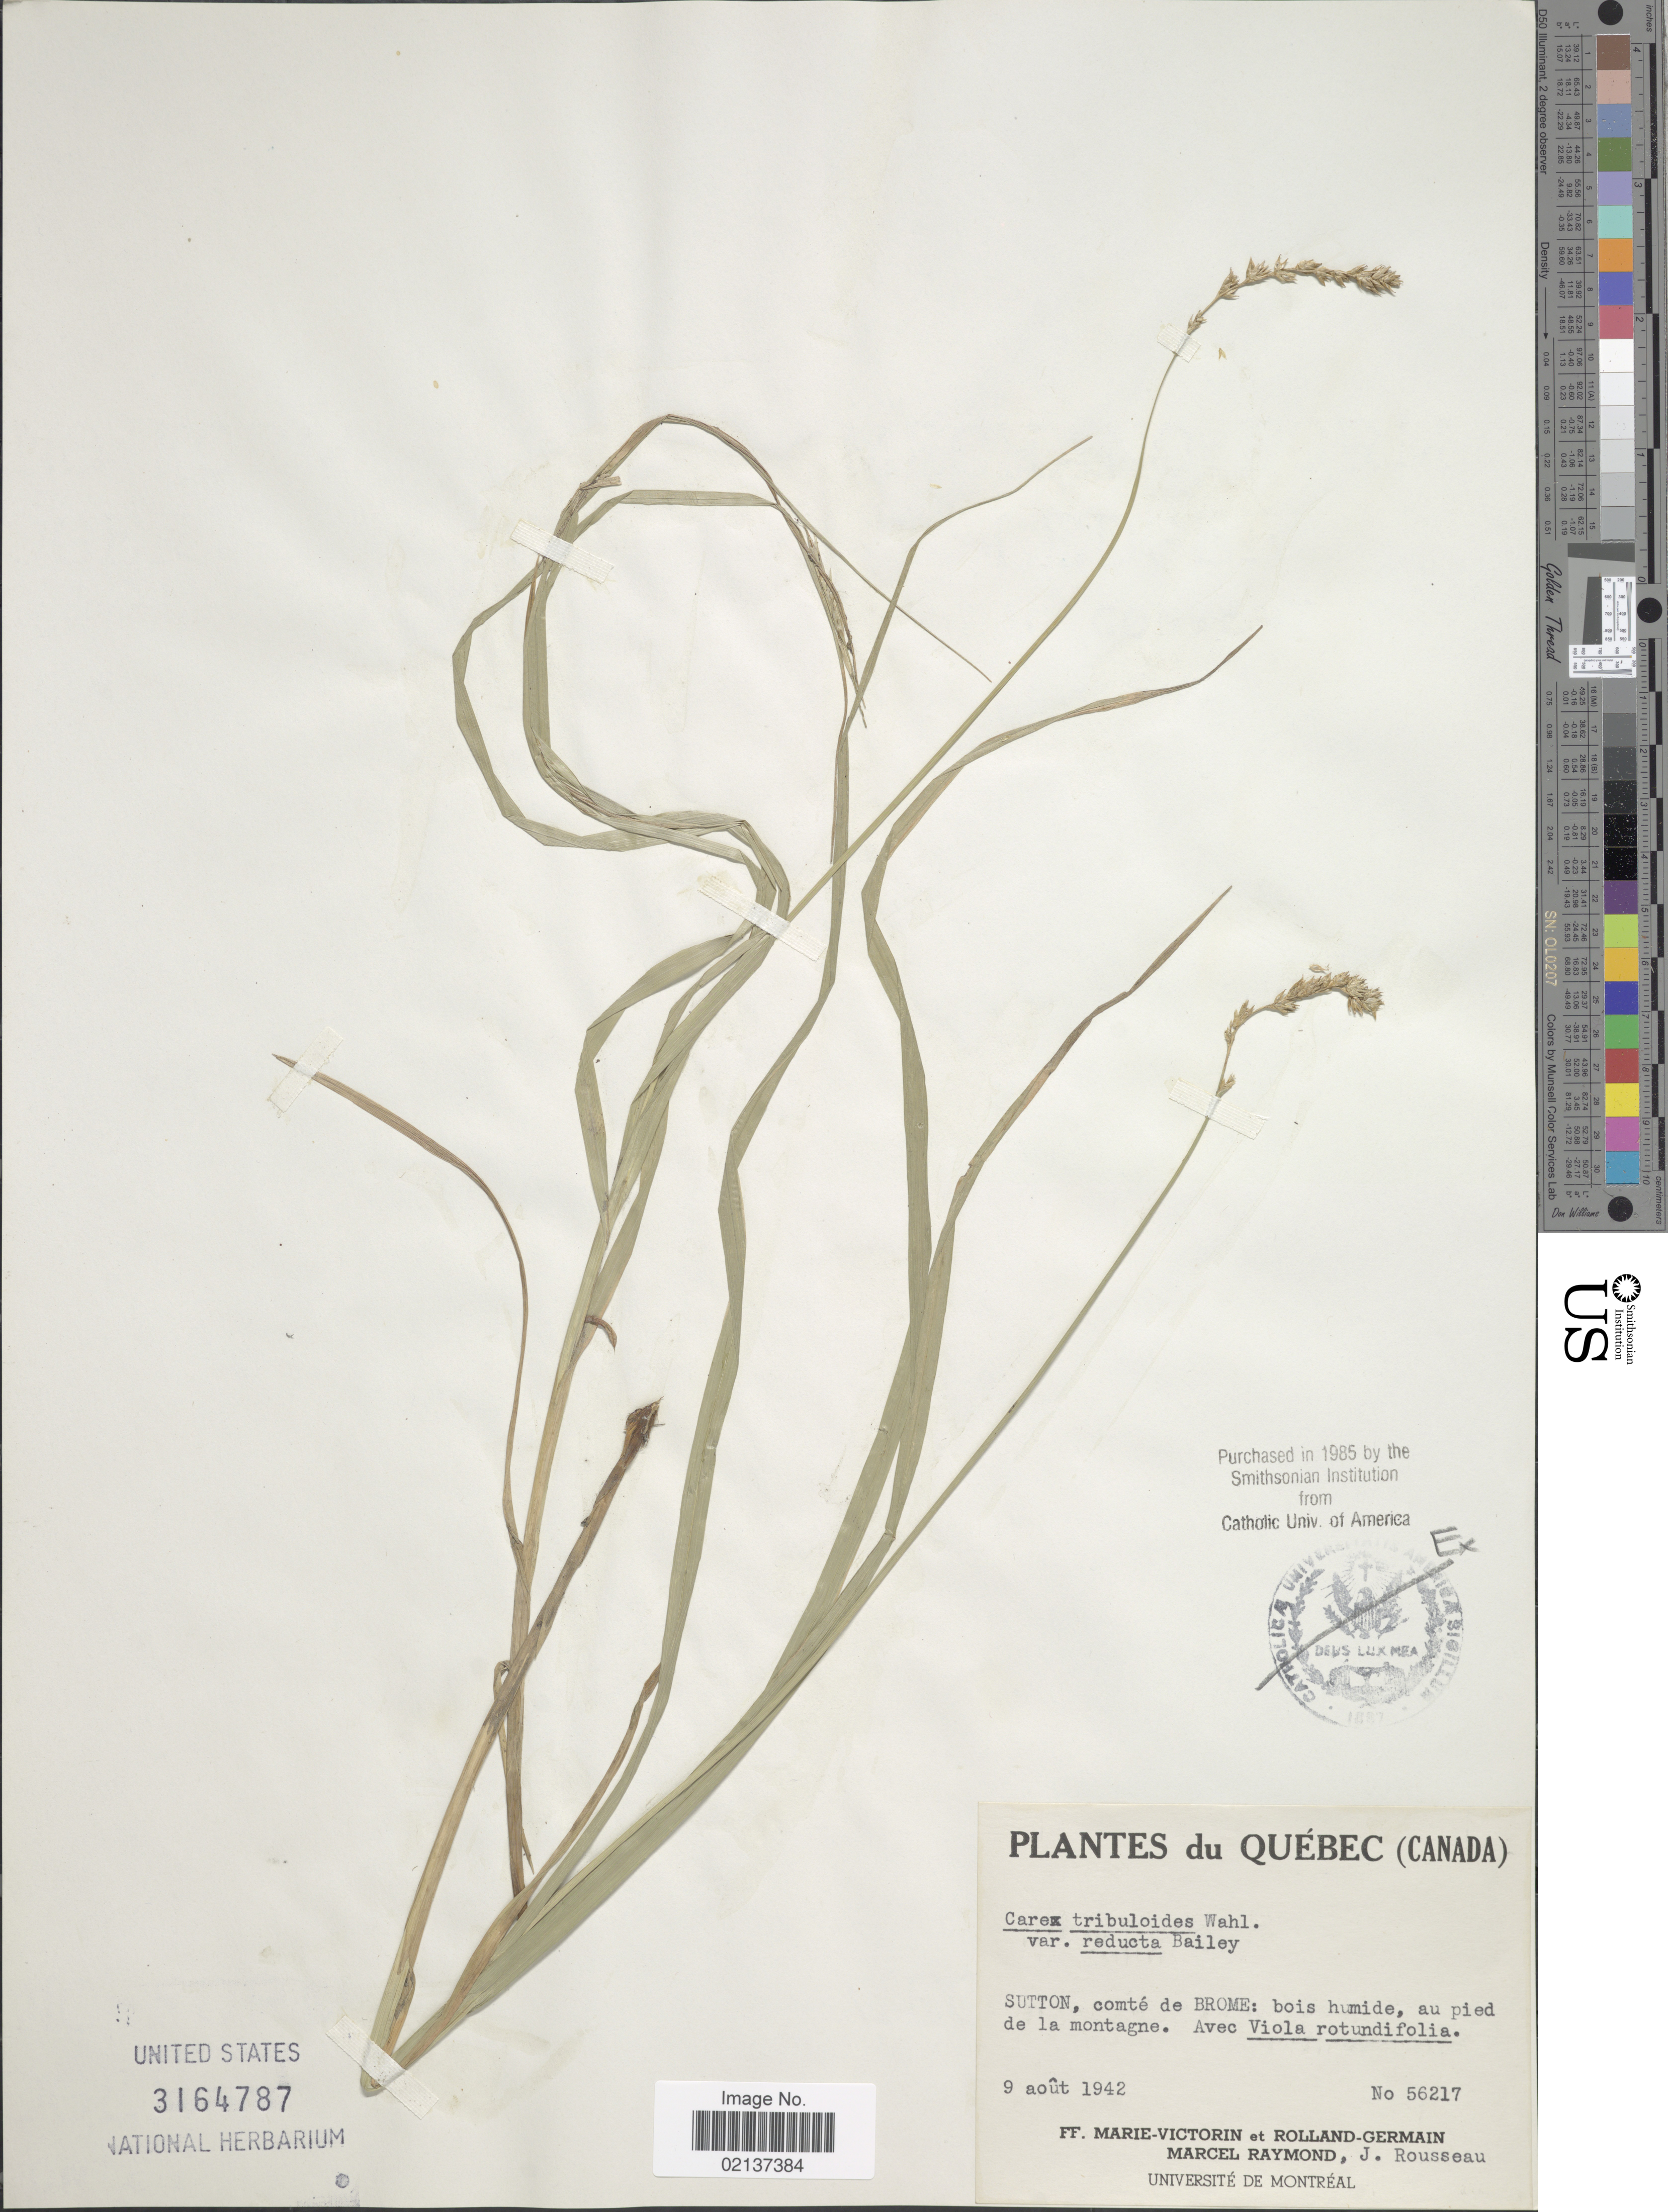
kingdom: Plantae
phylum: Tracheophyta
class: Liliopsida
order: Poales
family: Cyperaceae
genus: Carex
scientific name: Carex tribuloides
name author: Wahlenb.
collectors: F. Marie-Victorin, Rolland-Germain, M. Raymond & J. Rousseau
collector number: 56217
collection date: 1942-08-09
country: Canada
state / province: Quebec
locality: Sutton, comte de Brome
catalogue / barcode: US 3164787